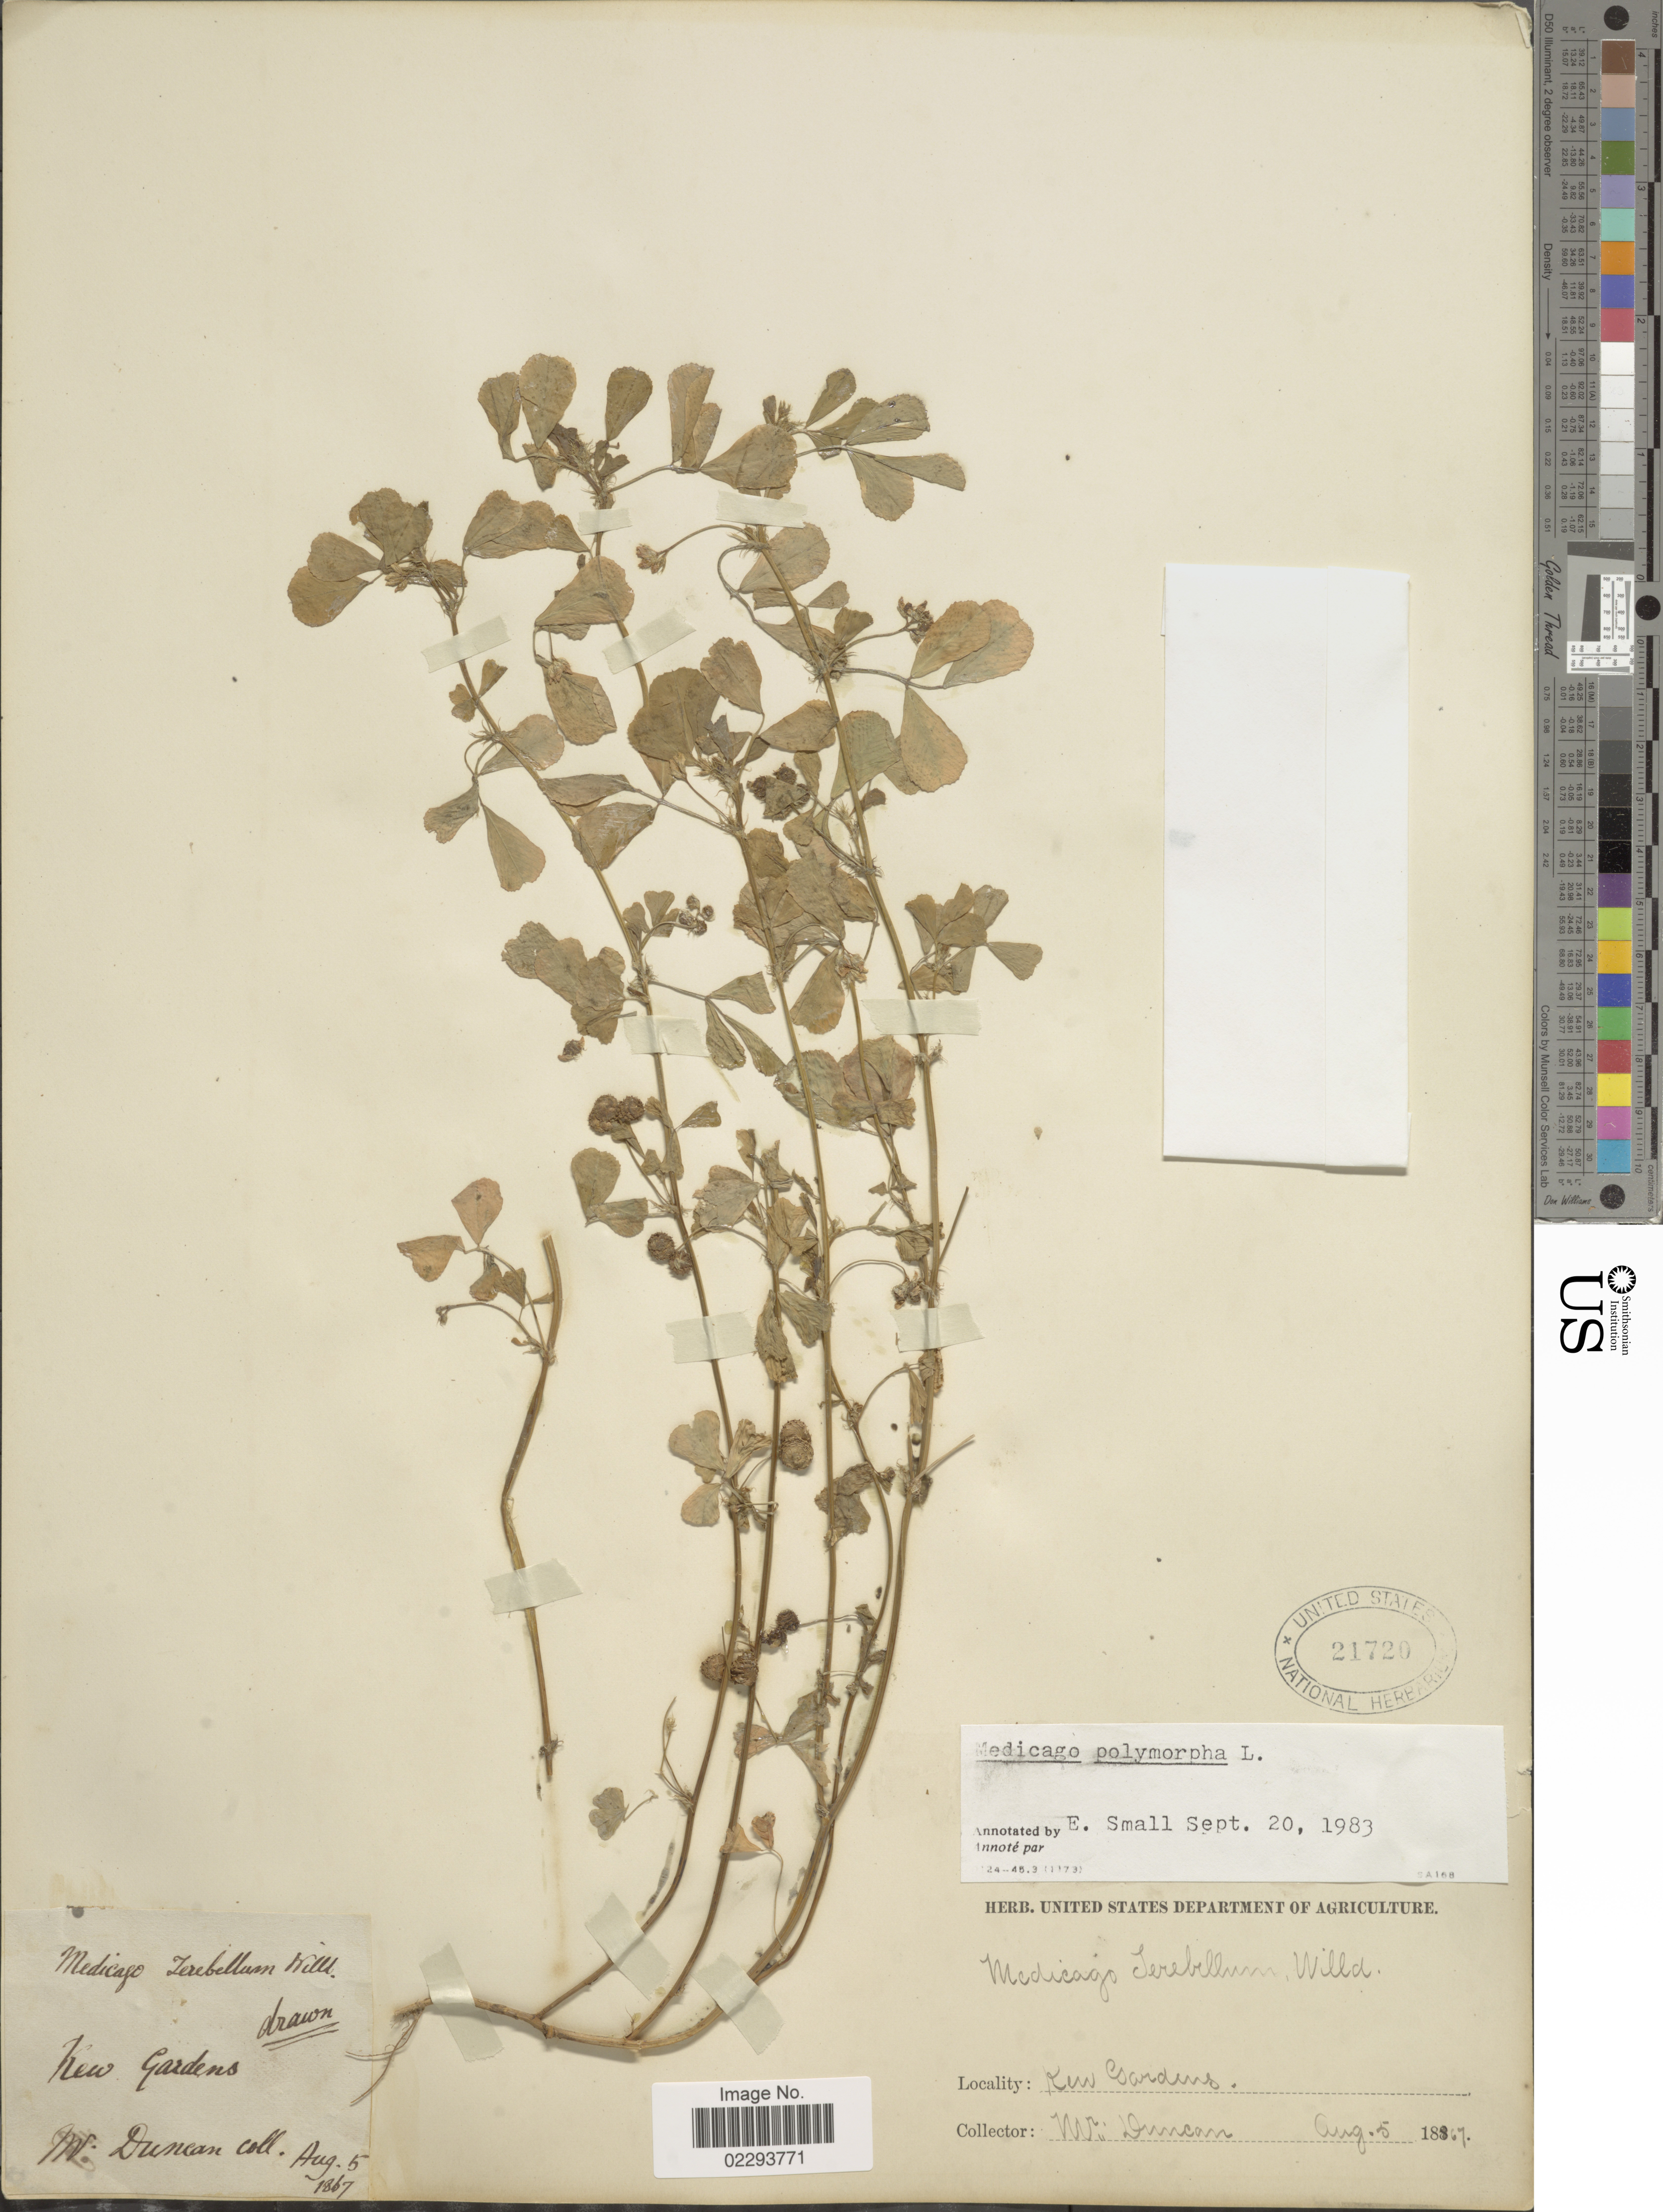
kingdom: Plantae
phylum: Tracheophyta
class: Magnoliopsida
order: Fabales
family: Fabaceae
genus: Medicago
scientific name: Medicago polymorpha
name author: L.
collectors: W. Duncan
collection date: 1867-08-05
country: United Kingdom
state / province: England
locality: Kew Gardens.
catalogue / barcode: US 21720